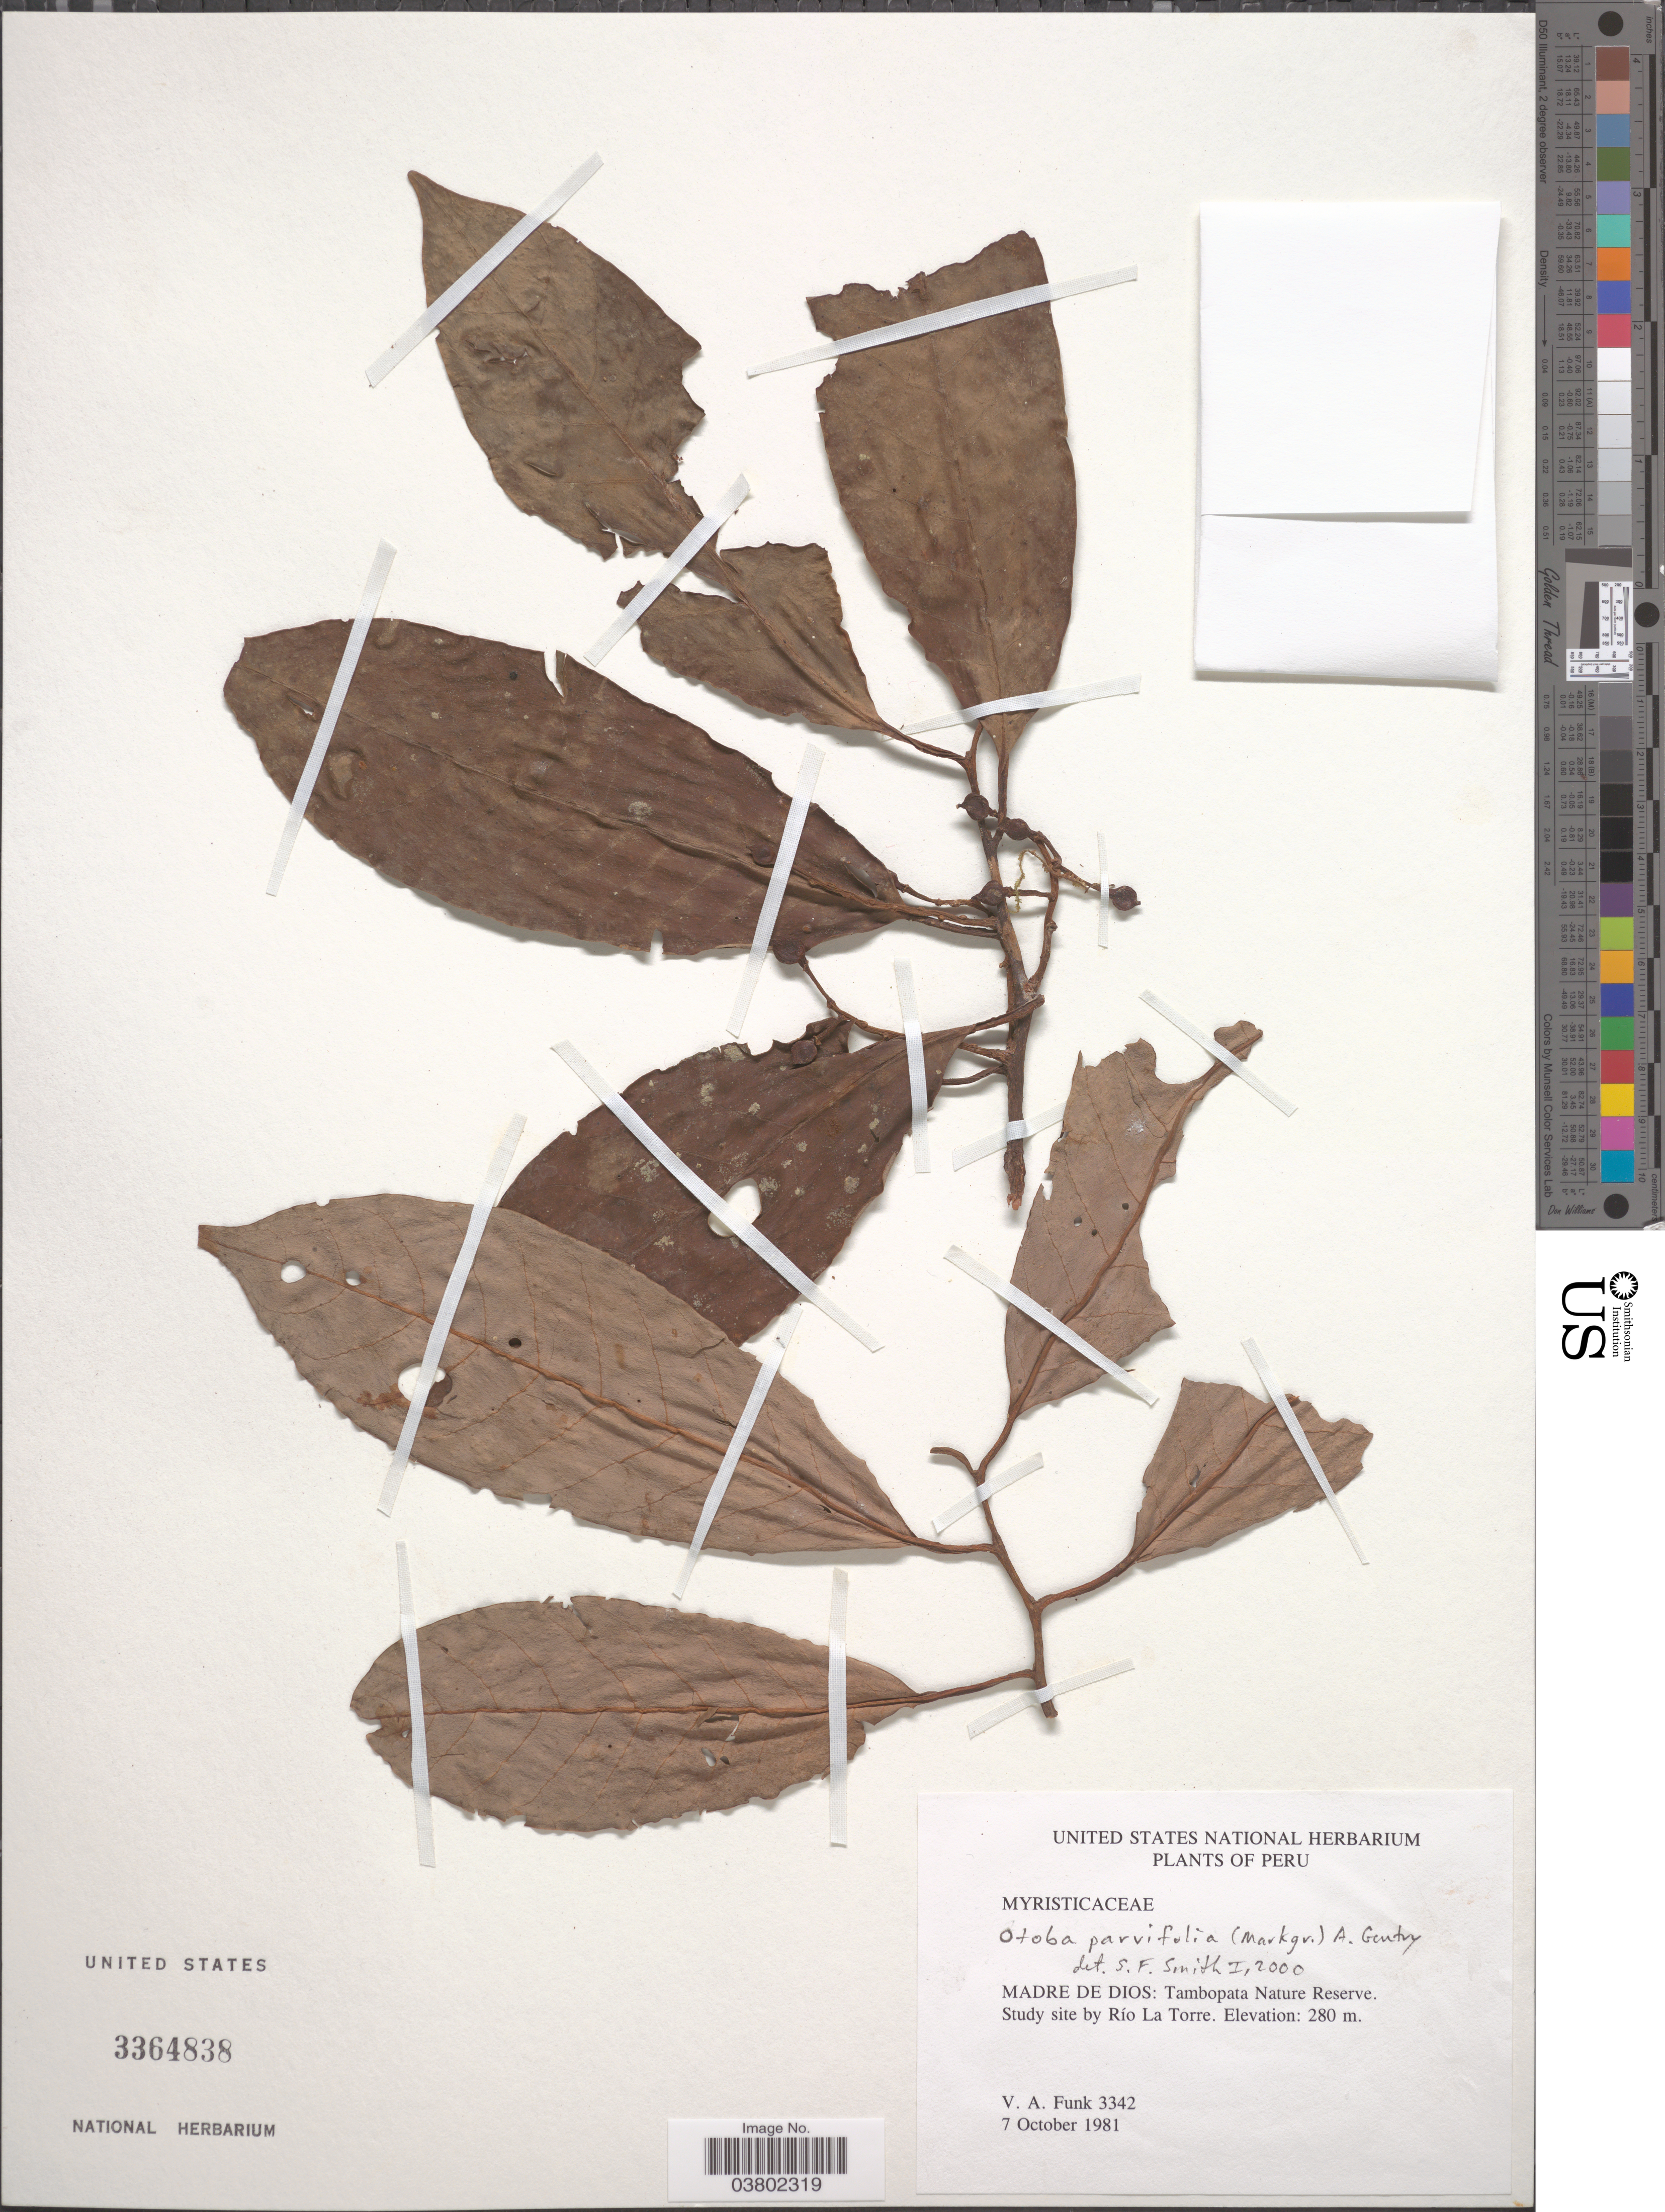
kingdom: Plantae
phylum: Tracheophyta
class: Magnoliopsida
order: Magnoliales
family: Myristicaceae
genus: Otoba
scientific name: Otoba parvifolia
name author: (Markgr.) A.H. Gentry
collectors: V. Funk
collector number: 3342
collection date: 1981-10-07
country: Peru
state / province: Madre de Dios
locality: Tambopata Nature Reserve. Study site by Río La Torre.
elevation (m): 280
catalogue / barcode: US 3364838